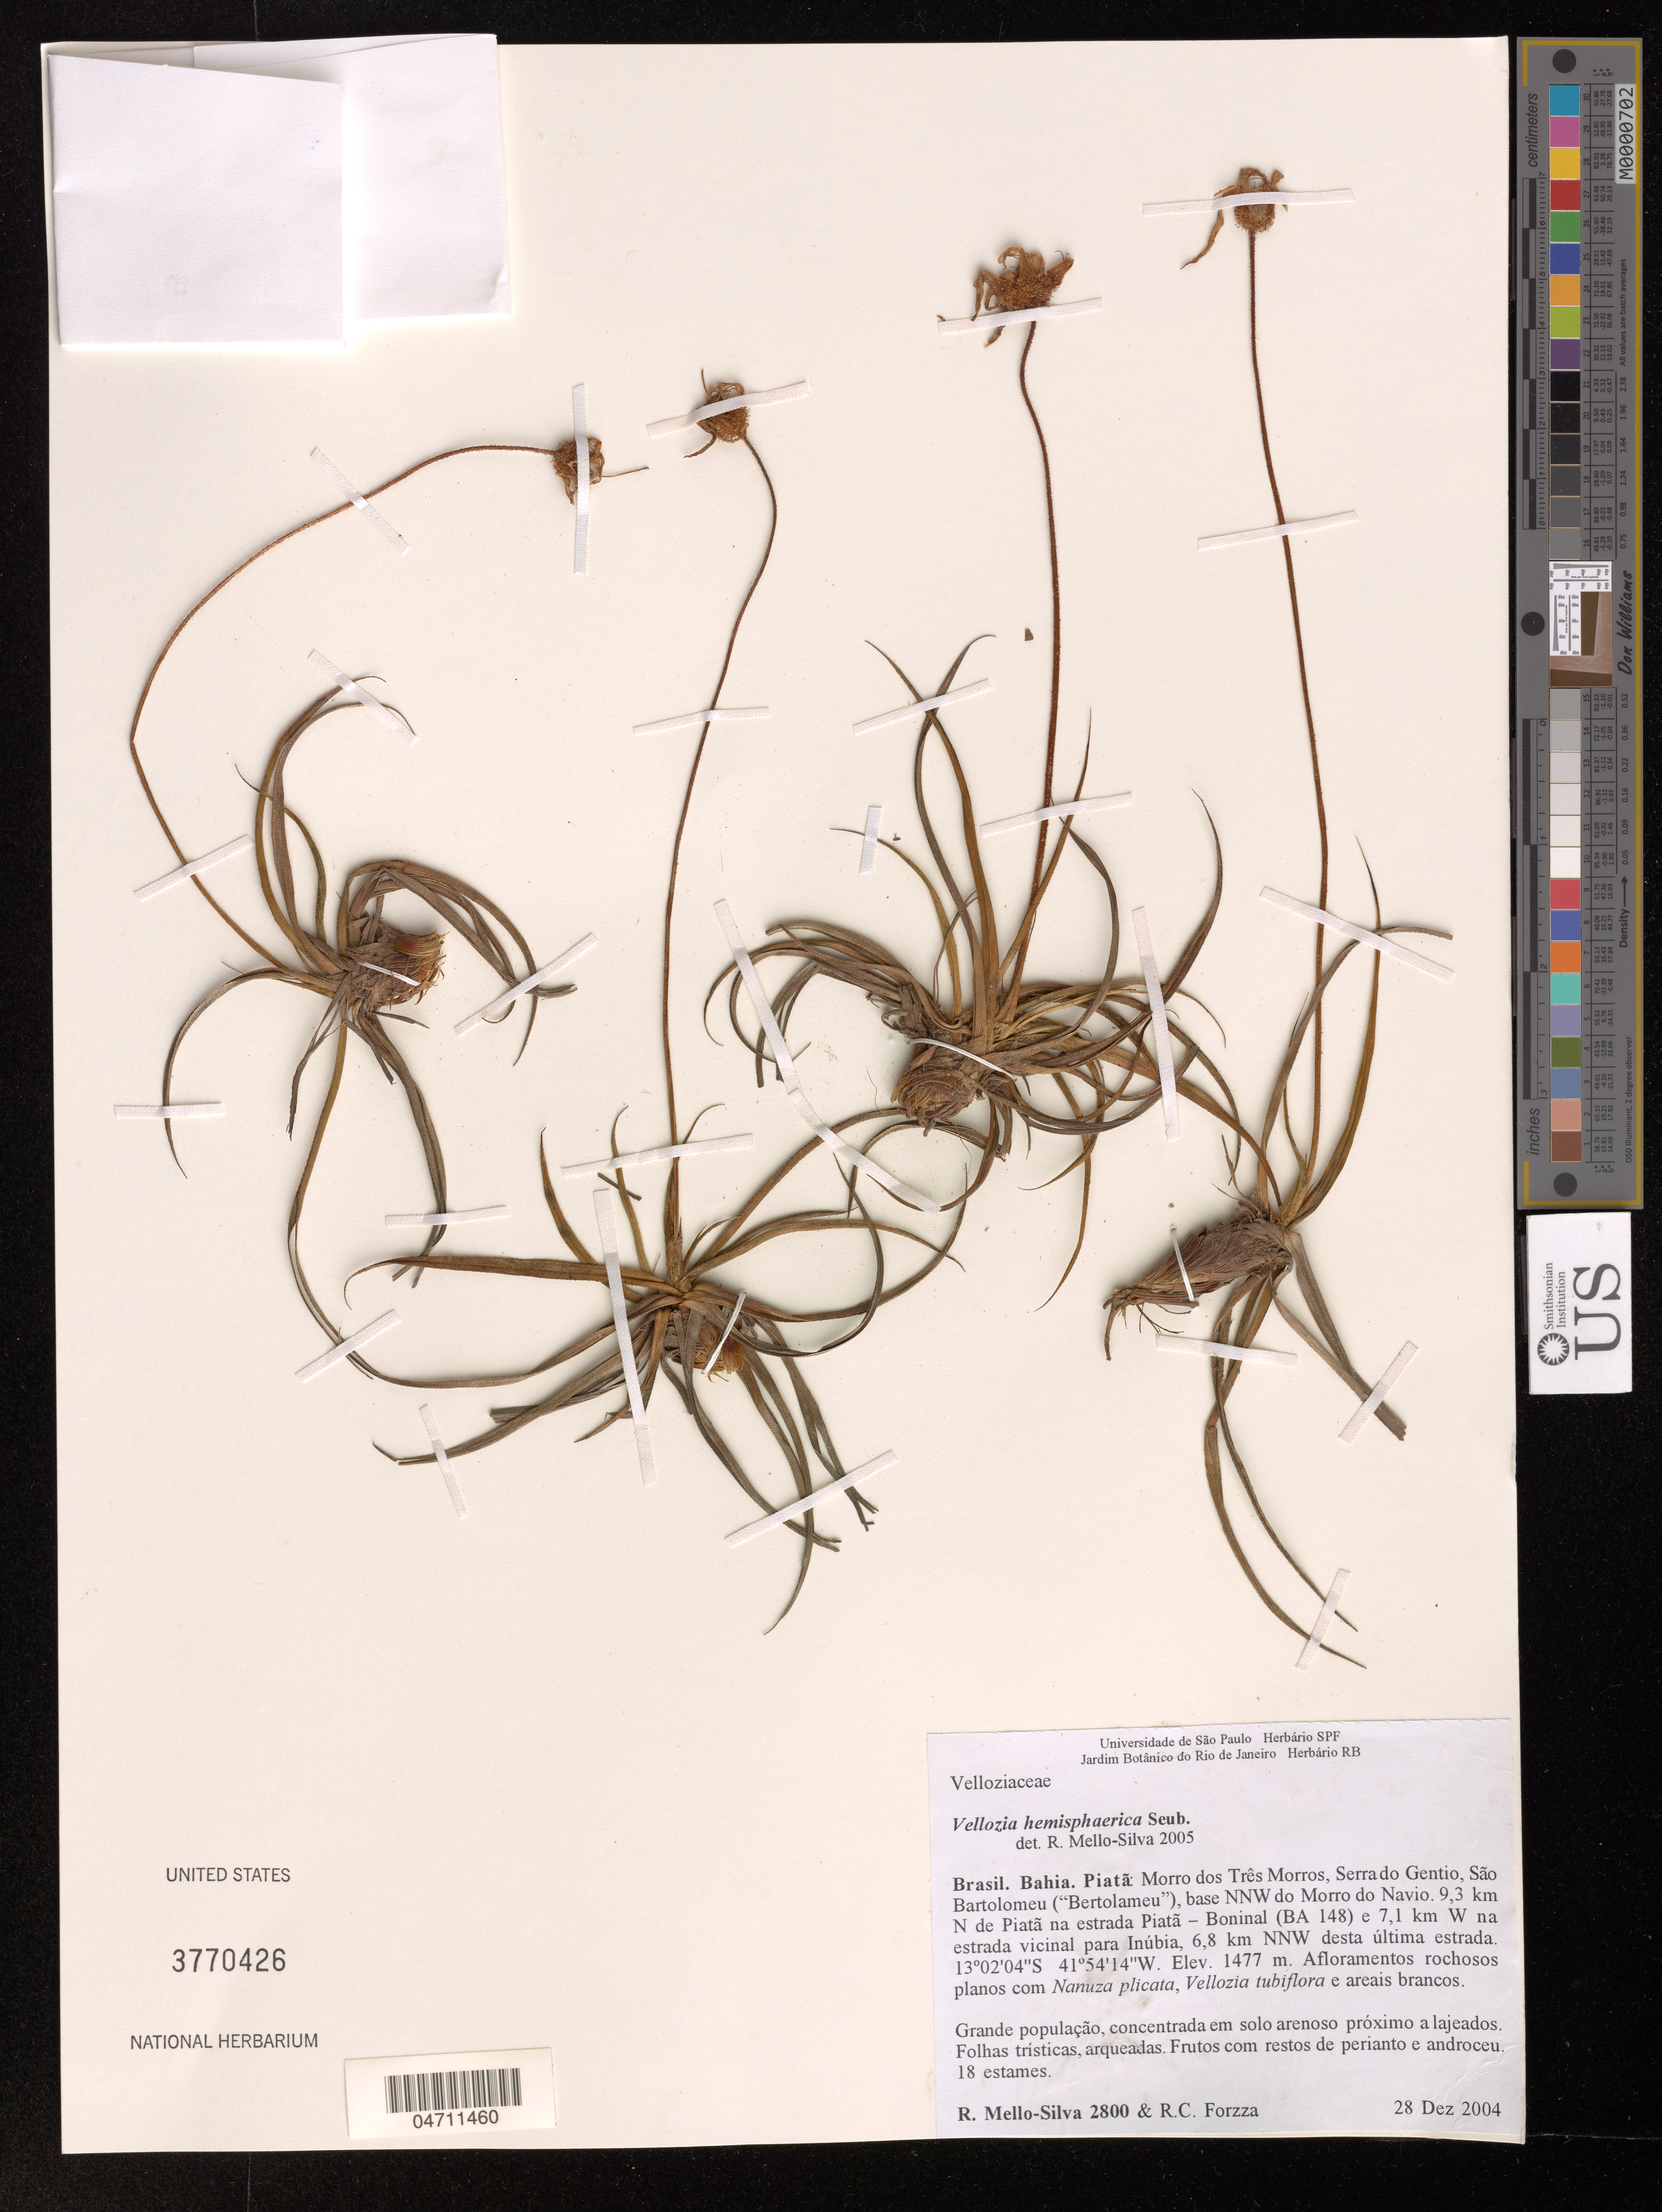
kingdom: Plantae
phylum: Tracheophyta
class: Liliopsida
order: Pandanales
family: Velloziaceae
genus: Vellozia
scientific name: Vellozia hemispherica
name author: Seub.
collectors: R. Mello Silva & R. Forzza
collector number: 2800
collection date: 2004-12-28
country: Brazil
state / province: Bahia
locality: Piatã: Morro dos Três Morros, Serra do Gentio, Sâo Bartolomeu ("Bertolameu"), base NNW do Morro do Navio. 9,3 km N de Piatâ na estrada Piatâ-Boninal (BA 148) e 7,1 km W na estrada vicinal para Inúbia, 6,8 km NNW desta última estrada.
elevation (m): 1477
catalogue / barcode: US 3770426